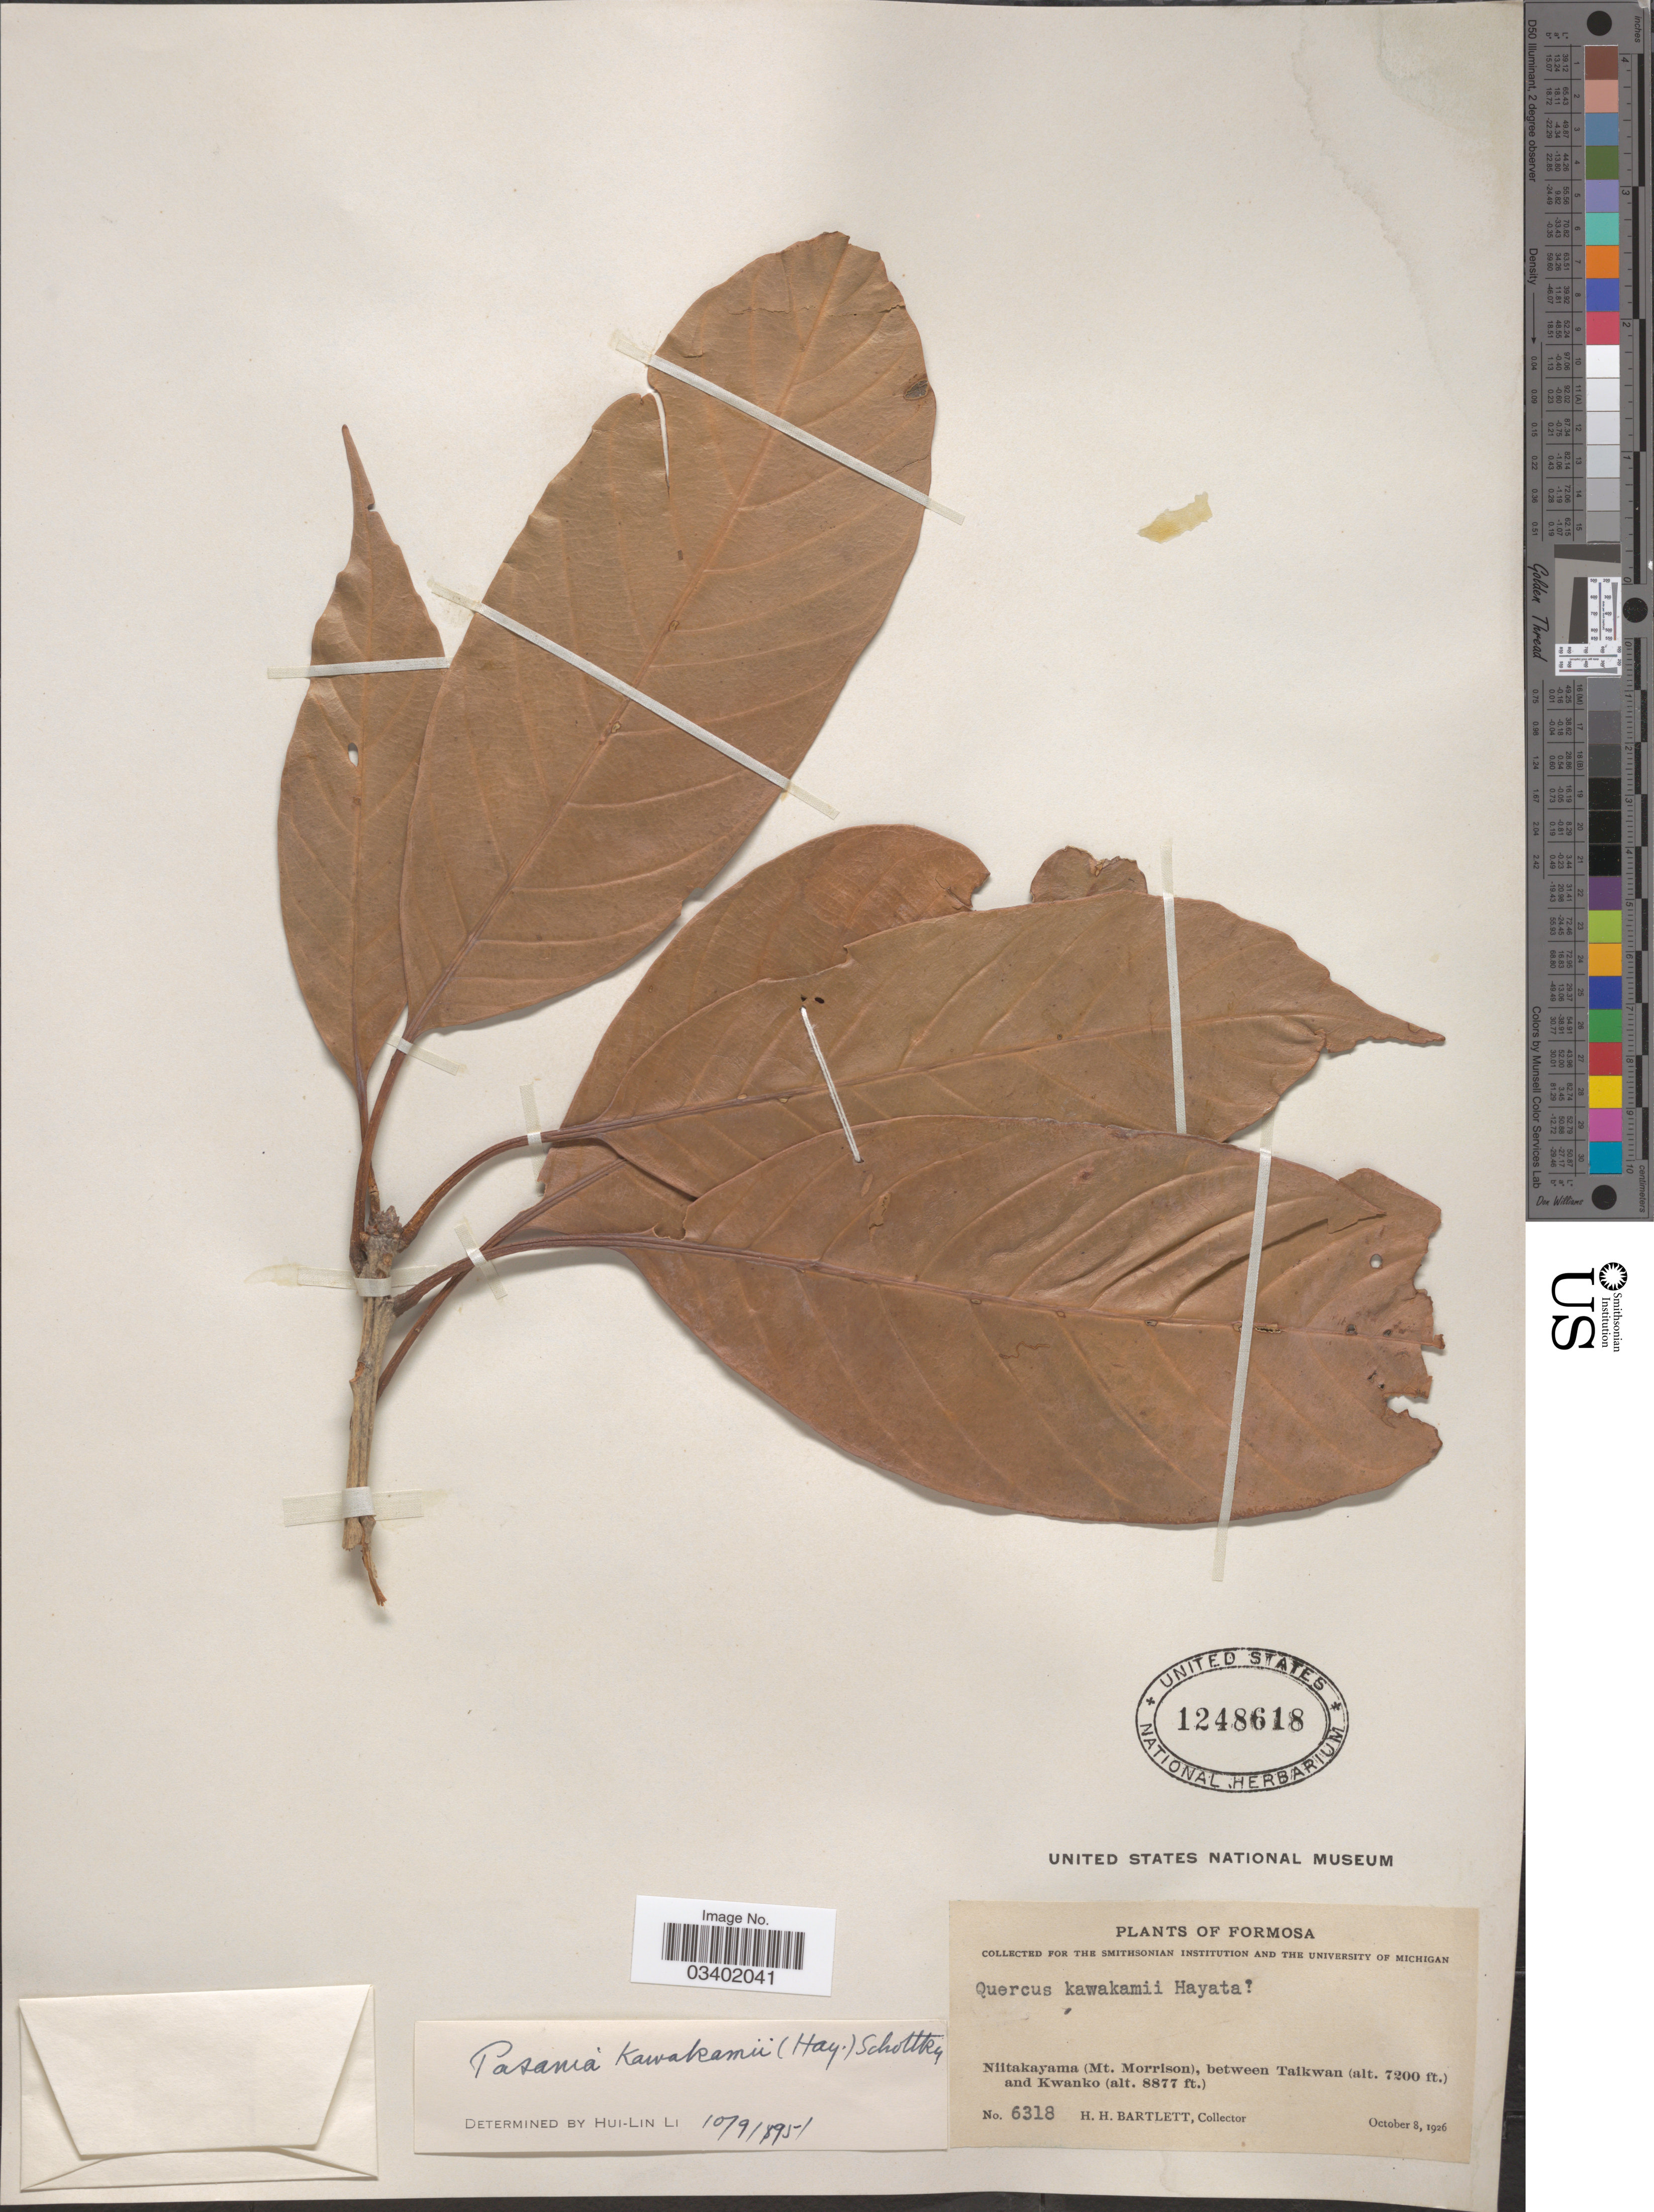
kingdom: Plantae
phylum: Tracheophyta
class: Magnoliopsida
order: Fagales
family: Fagaceae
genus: Lithocarpus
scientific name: Lithocarpus kawakamii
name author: (Hayata) Hayata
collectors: H. H. Bartlett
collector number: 6318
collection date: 1926-10-08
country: Taiwan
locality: Formosa. Niitakayama (Mt. Morrison), between Taikwan and Kwanko.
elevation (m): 2195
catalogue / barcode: US 1248618